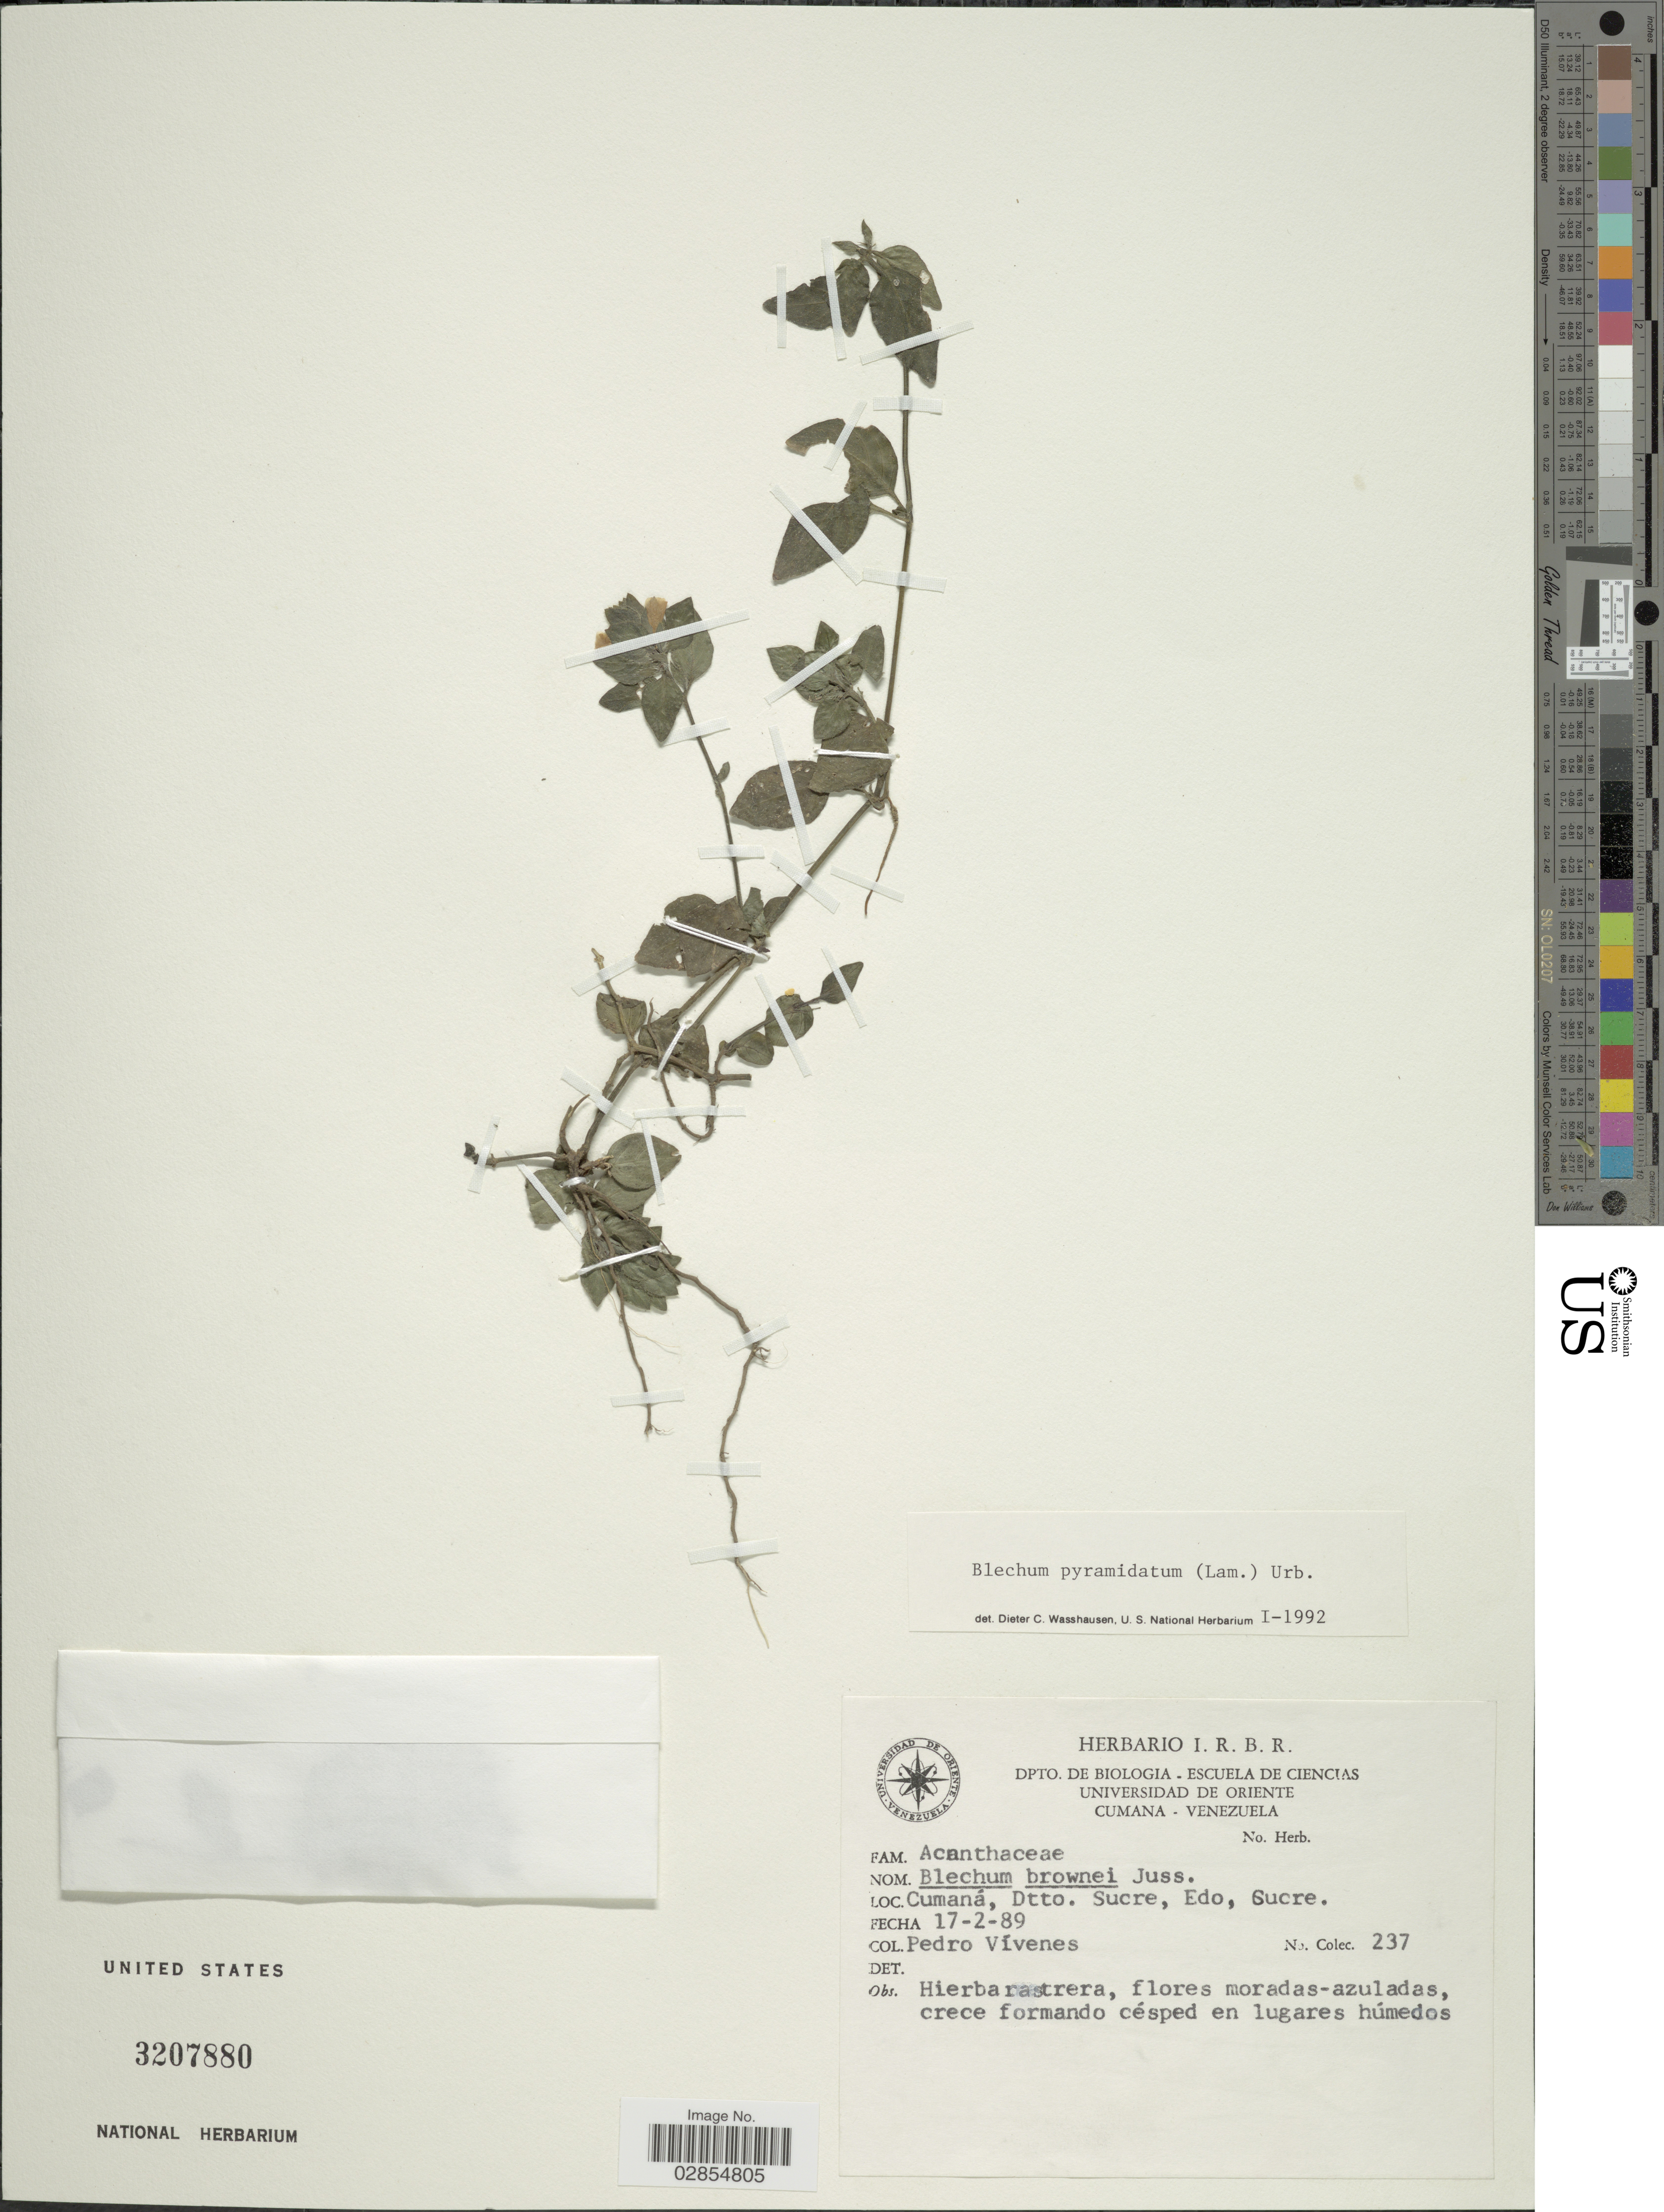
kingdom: Plantae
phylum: Tracheophyta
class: Magnoliopsida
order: Lamiales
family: Acanthaceae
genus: Blechum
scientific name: Blechum pyramidatum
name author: (Lam.) Urb.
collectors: P. Vivenes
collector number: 237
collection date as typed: Transcribed d/m/y: 17/2/89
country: Venezuela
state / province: Sucre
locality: Cumaná, Dtto. Sucre, Edo, Sucre.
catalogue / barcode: US 3207880